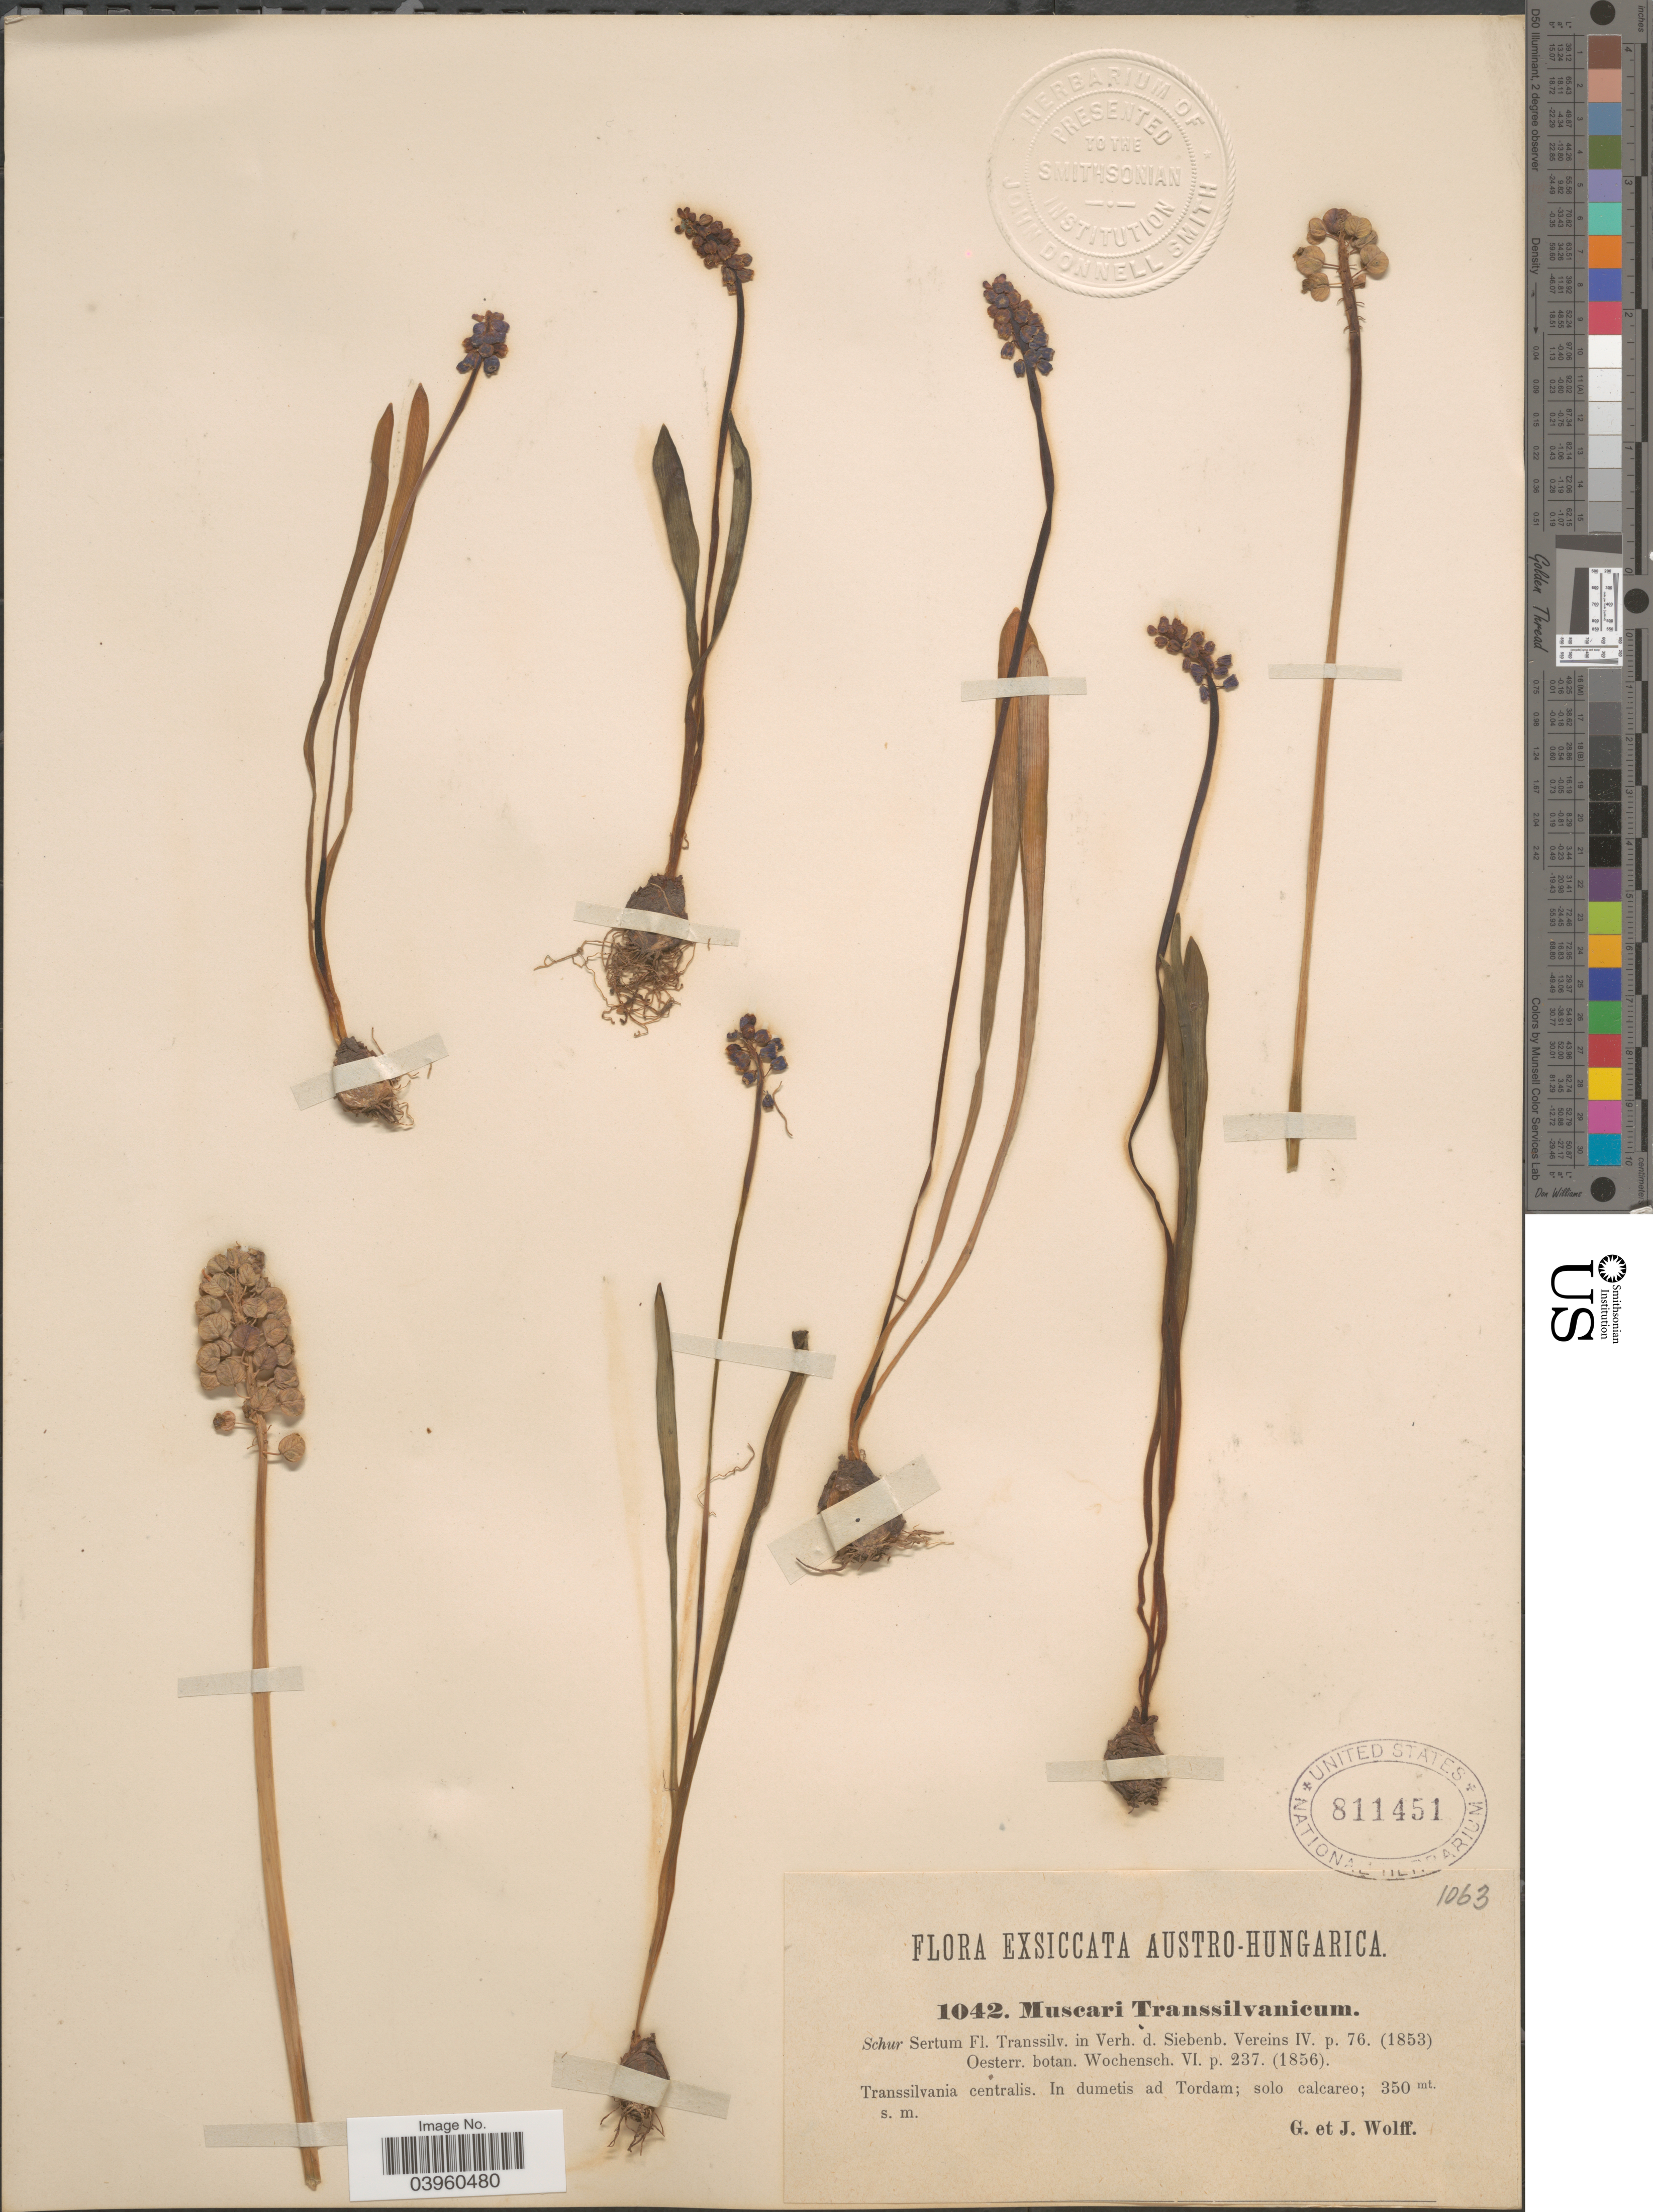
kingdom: Plantae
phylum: Tracheophyta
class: Liliopsida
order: Asparagales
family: Asparagaceae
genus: Muscari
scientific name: Muscari transsilvanicum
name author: Schur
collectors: G. Wolff & J. Wolff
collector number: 1042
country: Romania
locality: Austro-Hungarica. Transsilvania centralis. In dumetis ad Tordam.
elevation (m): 350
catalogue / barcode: US 811451